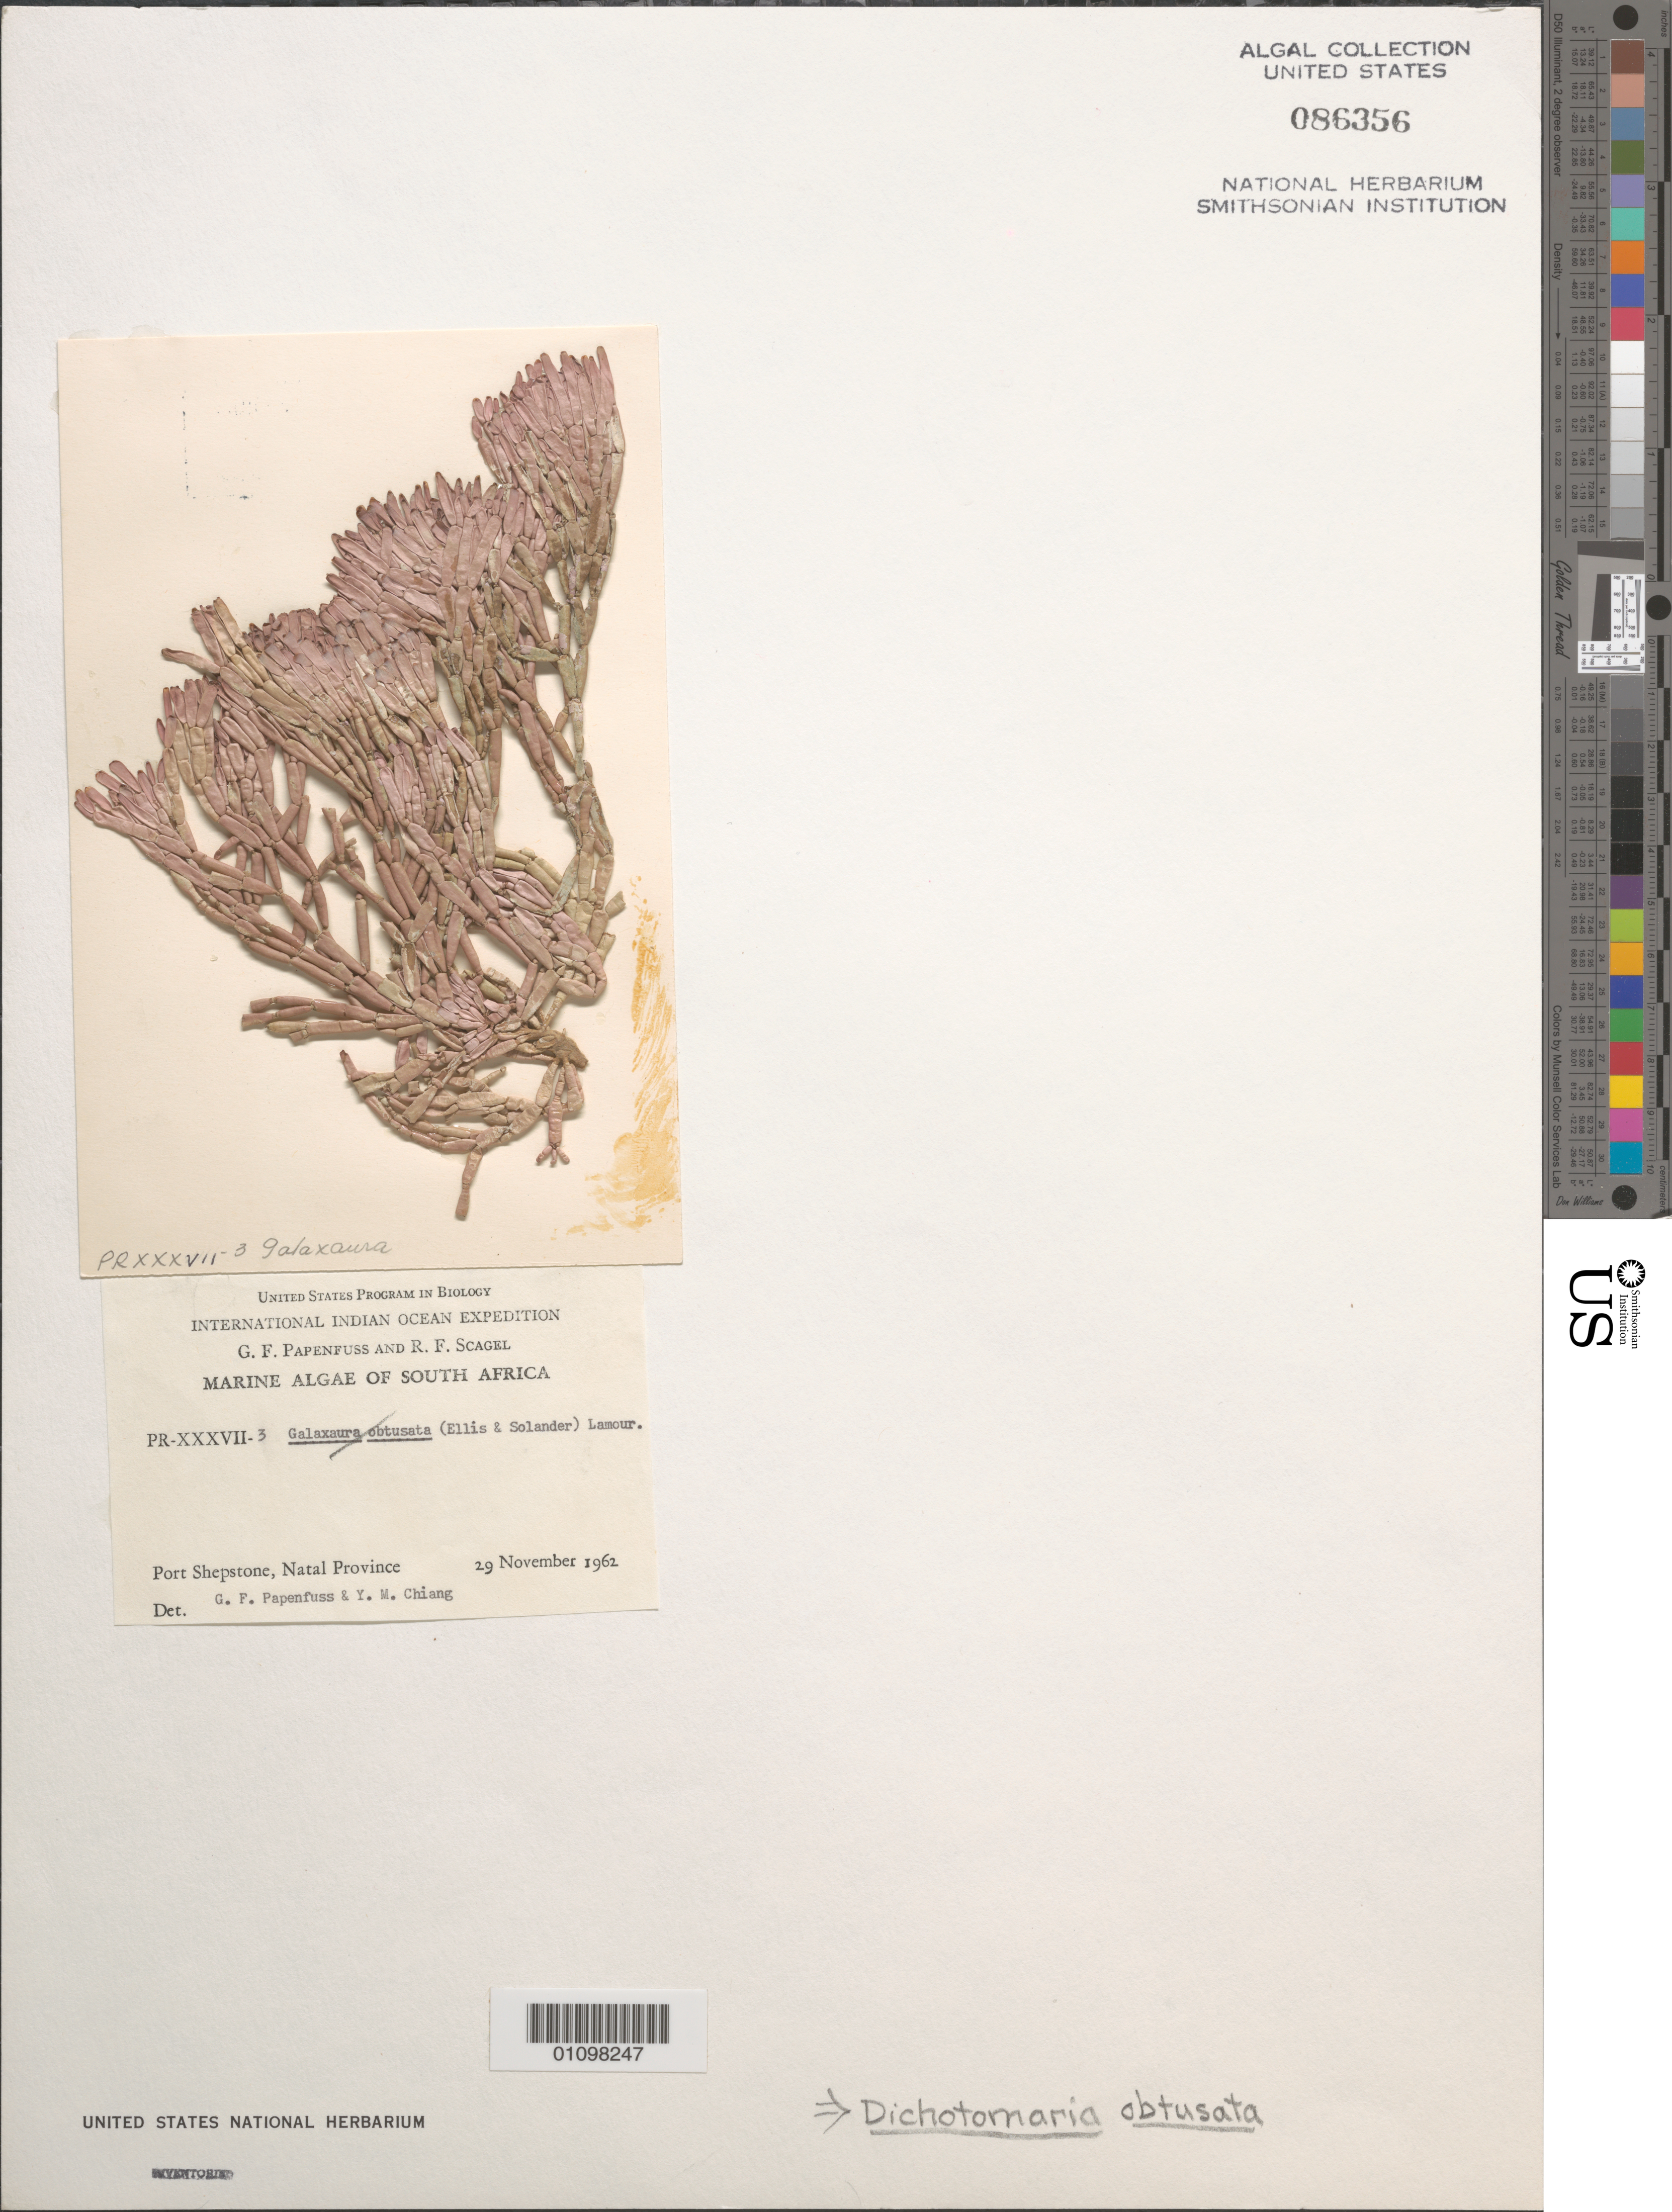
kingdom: Plantae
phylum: Rhodophyta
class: Florideophyceae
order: Nemaliales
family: Galaxauraceae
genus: Dichotomaria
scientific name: Dichotomaria obtusata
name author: (Ellis & Sol.) Lam.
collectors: G. Papenfuss & R. F. Scagel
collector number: PR-XXXVII-3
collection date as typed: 29 Nov 1962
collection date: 1962-11-29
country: South Africa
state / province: KwaZulu-Natal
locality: Port Shepstone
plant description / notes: International Indian Ocean Expedition, 1962, as Galaxaura obtusata (J. Ellis & Sol.) J.V. Lamour.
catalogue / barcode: US 86356